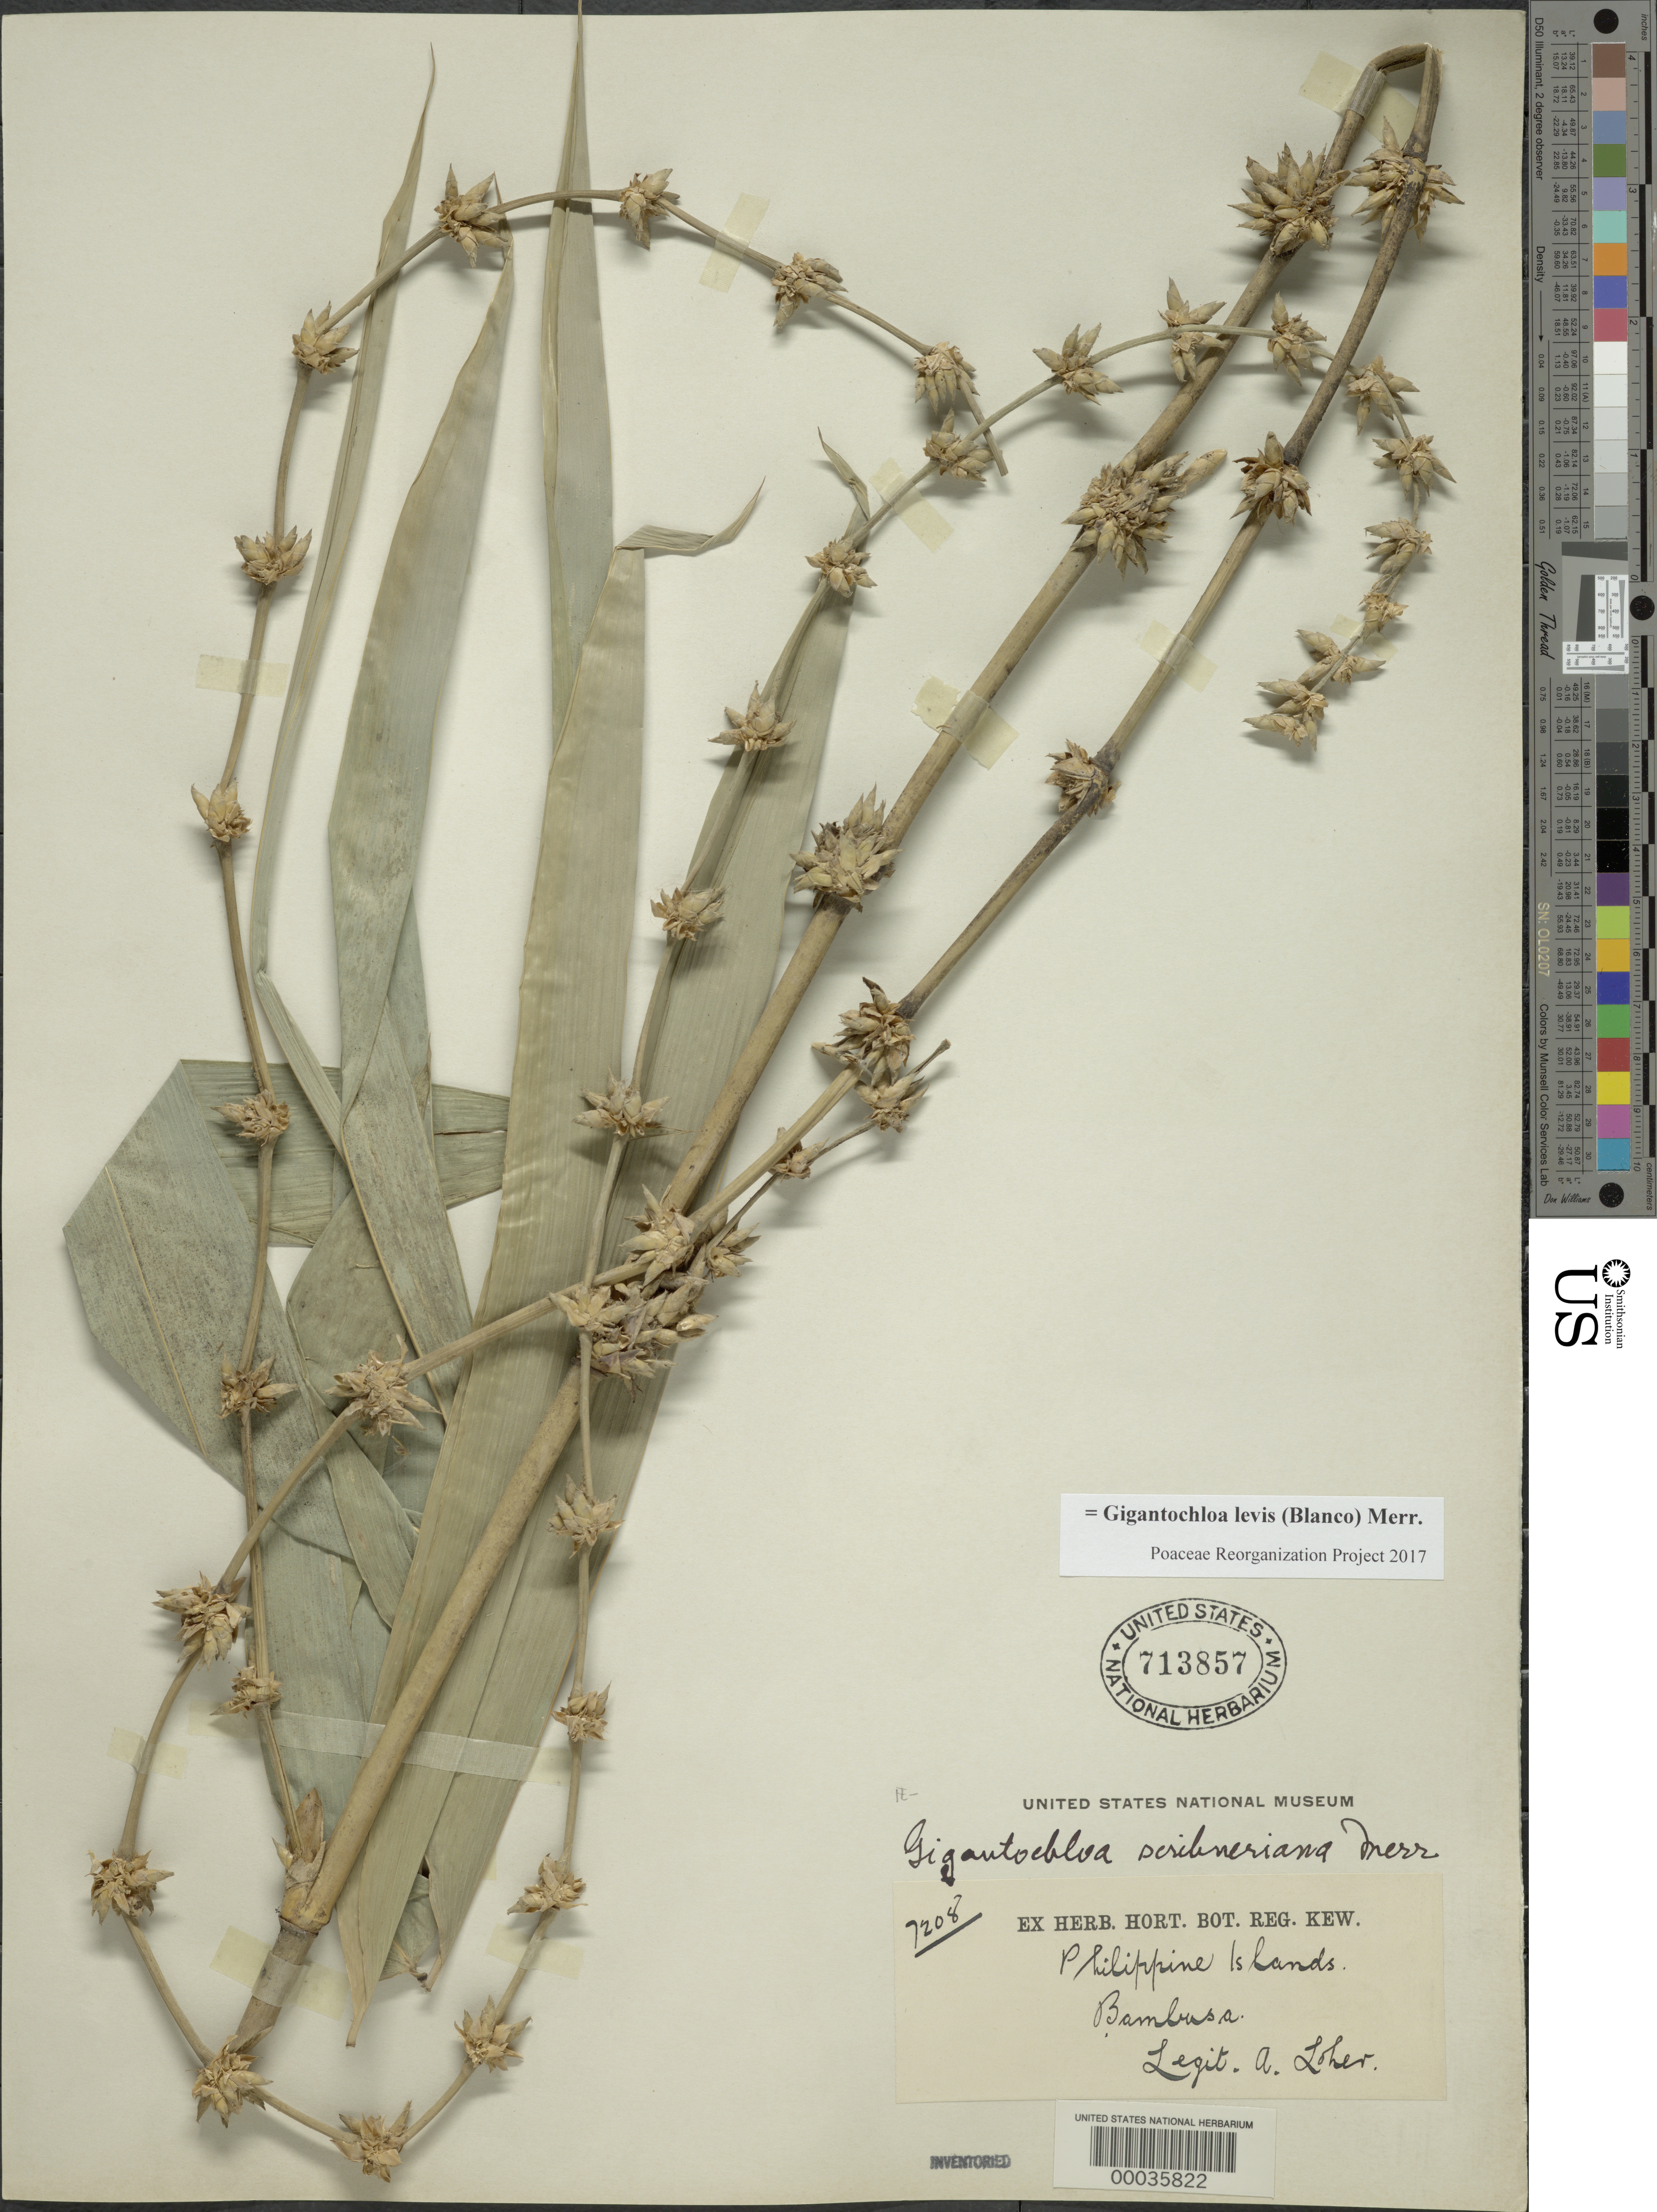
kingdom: Plantae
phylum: Tracheophyta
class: Liliopsida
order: Poales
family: Poaceae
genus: Gigantochloa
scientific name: Gigantochloa levis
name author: (Blanco) Merr.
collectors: A. Loher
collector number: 7208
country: Philippines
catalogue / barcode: US 713857